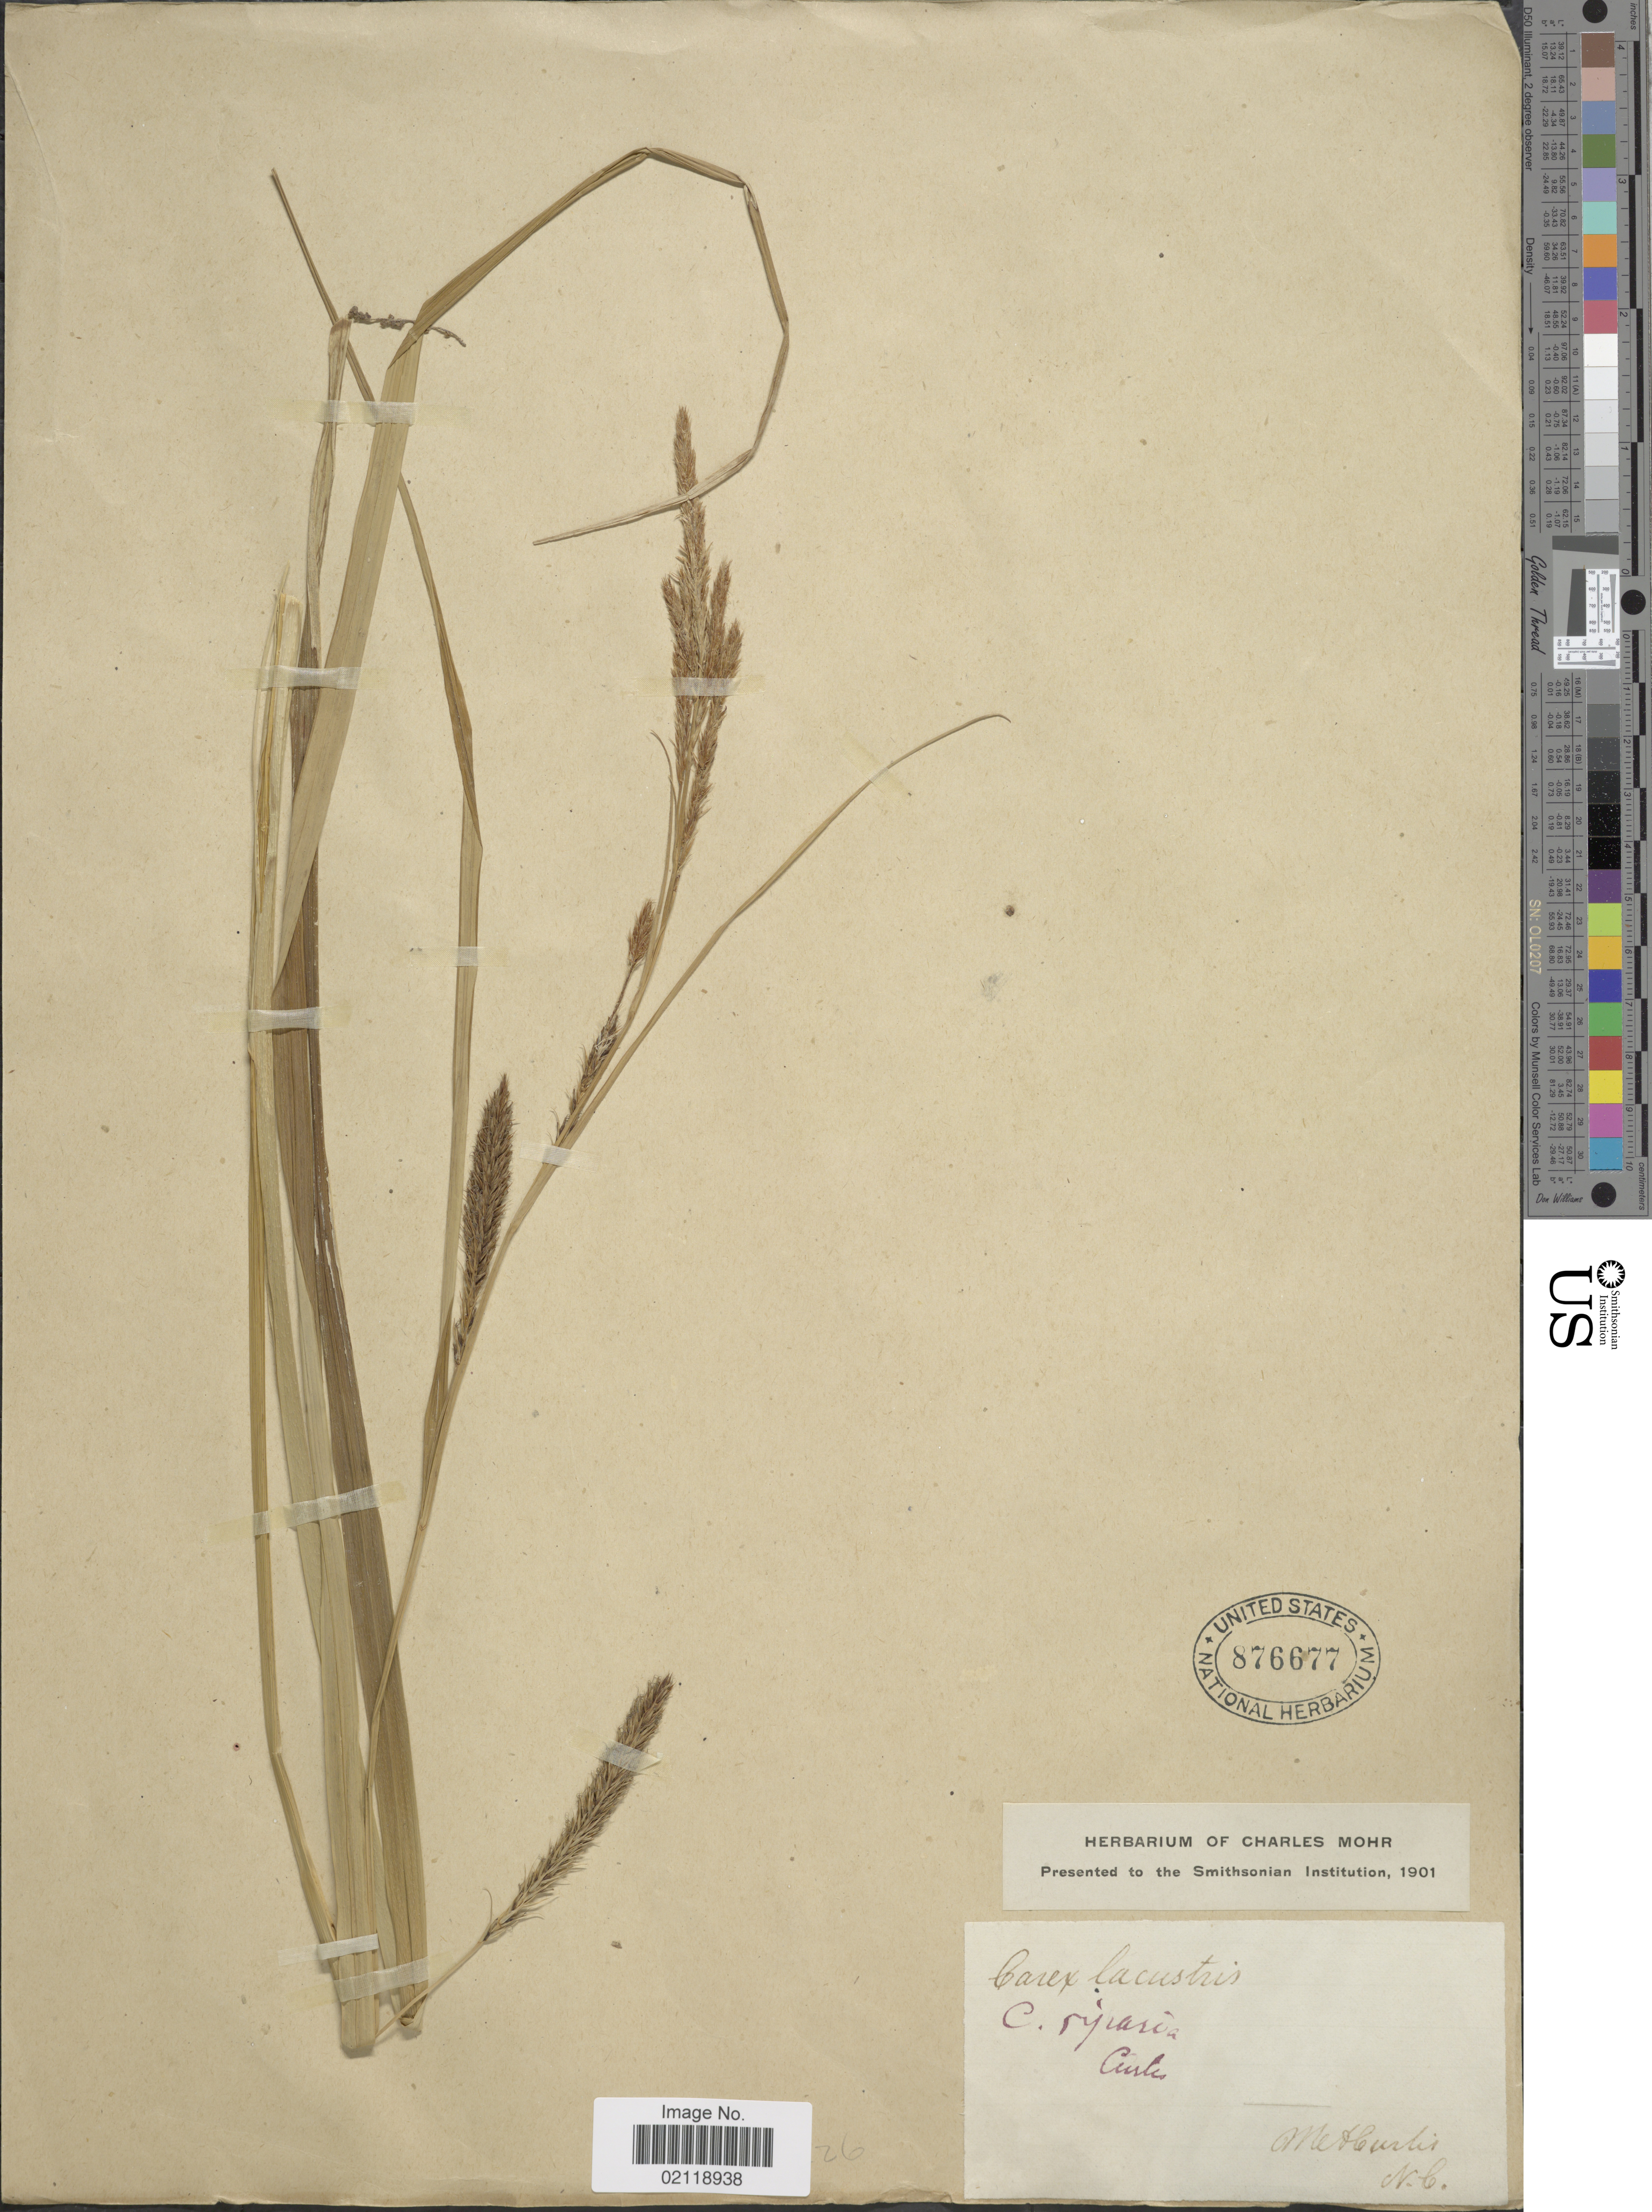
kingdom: Plantae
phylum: Tracheophyta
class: Liliopsida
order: Poales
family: Cyperaceae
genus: Carex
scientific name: Carex lacustris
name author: Willd.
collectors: M. A. Curtis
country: United States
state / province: North Carolina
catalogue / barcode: US 876677